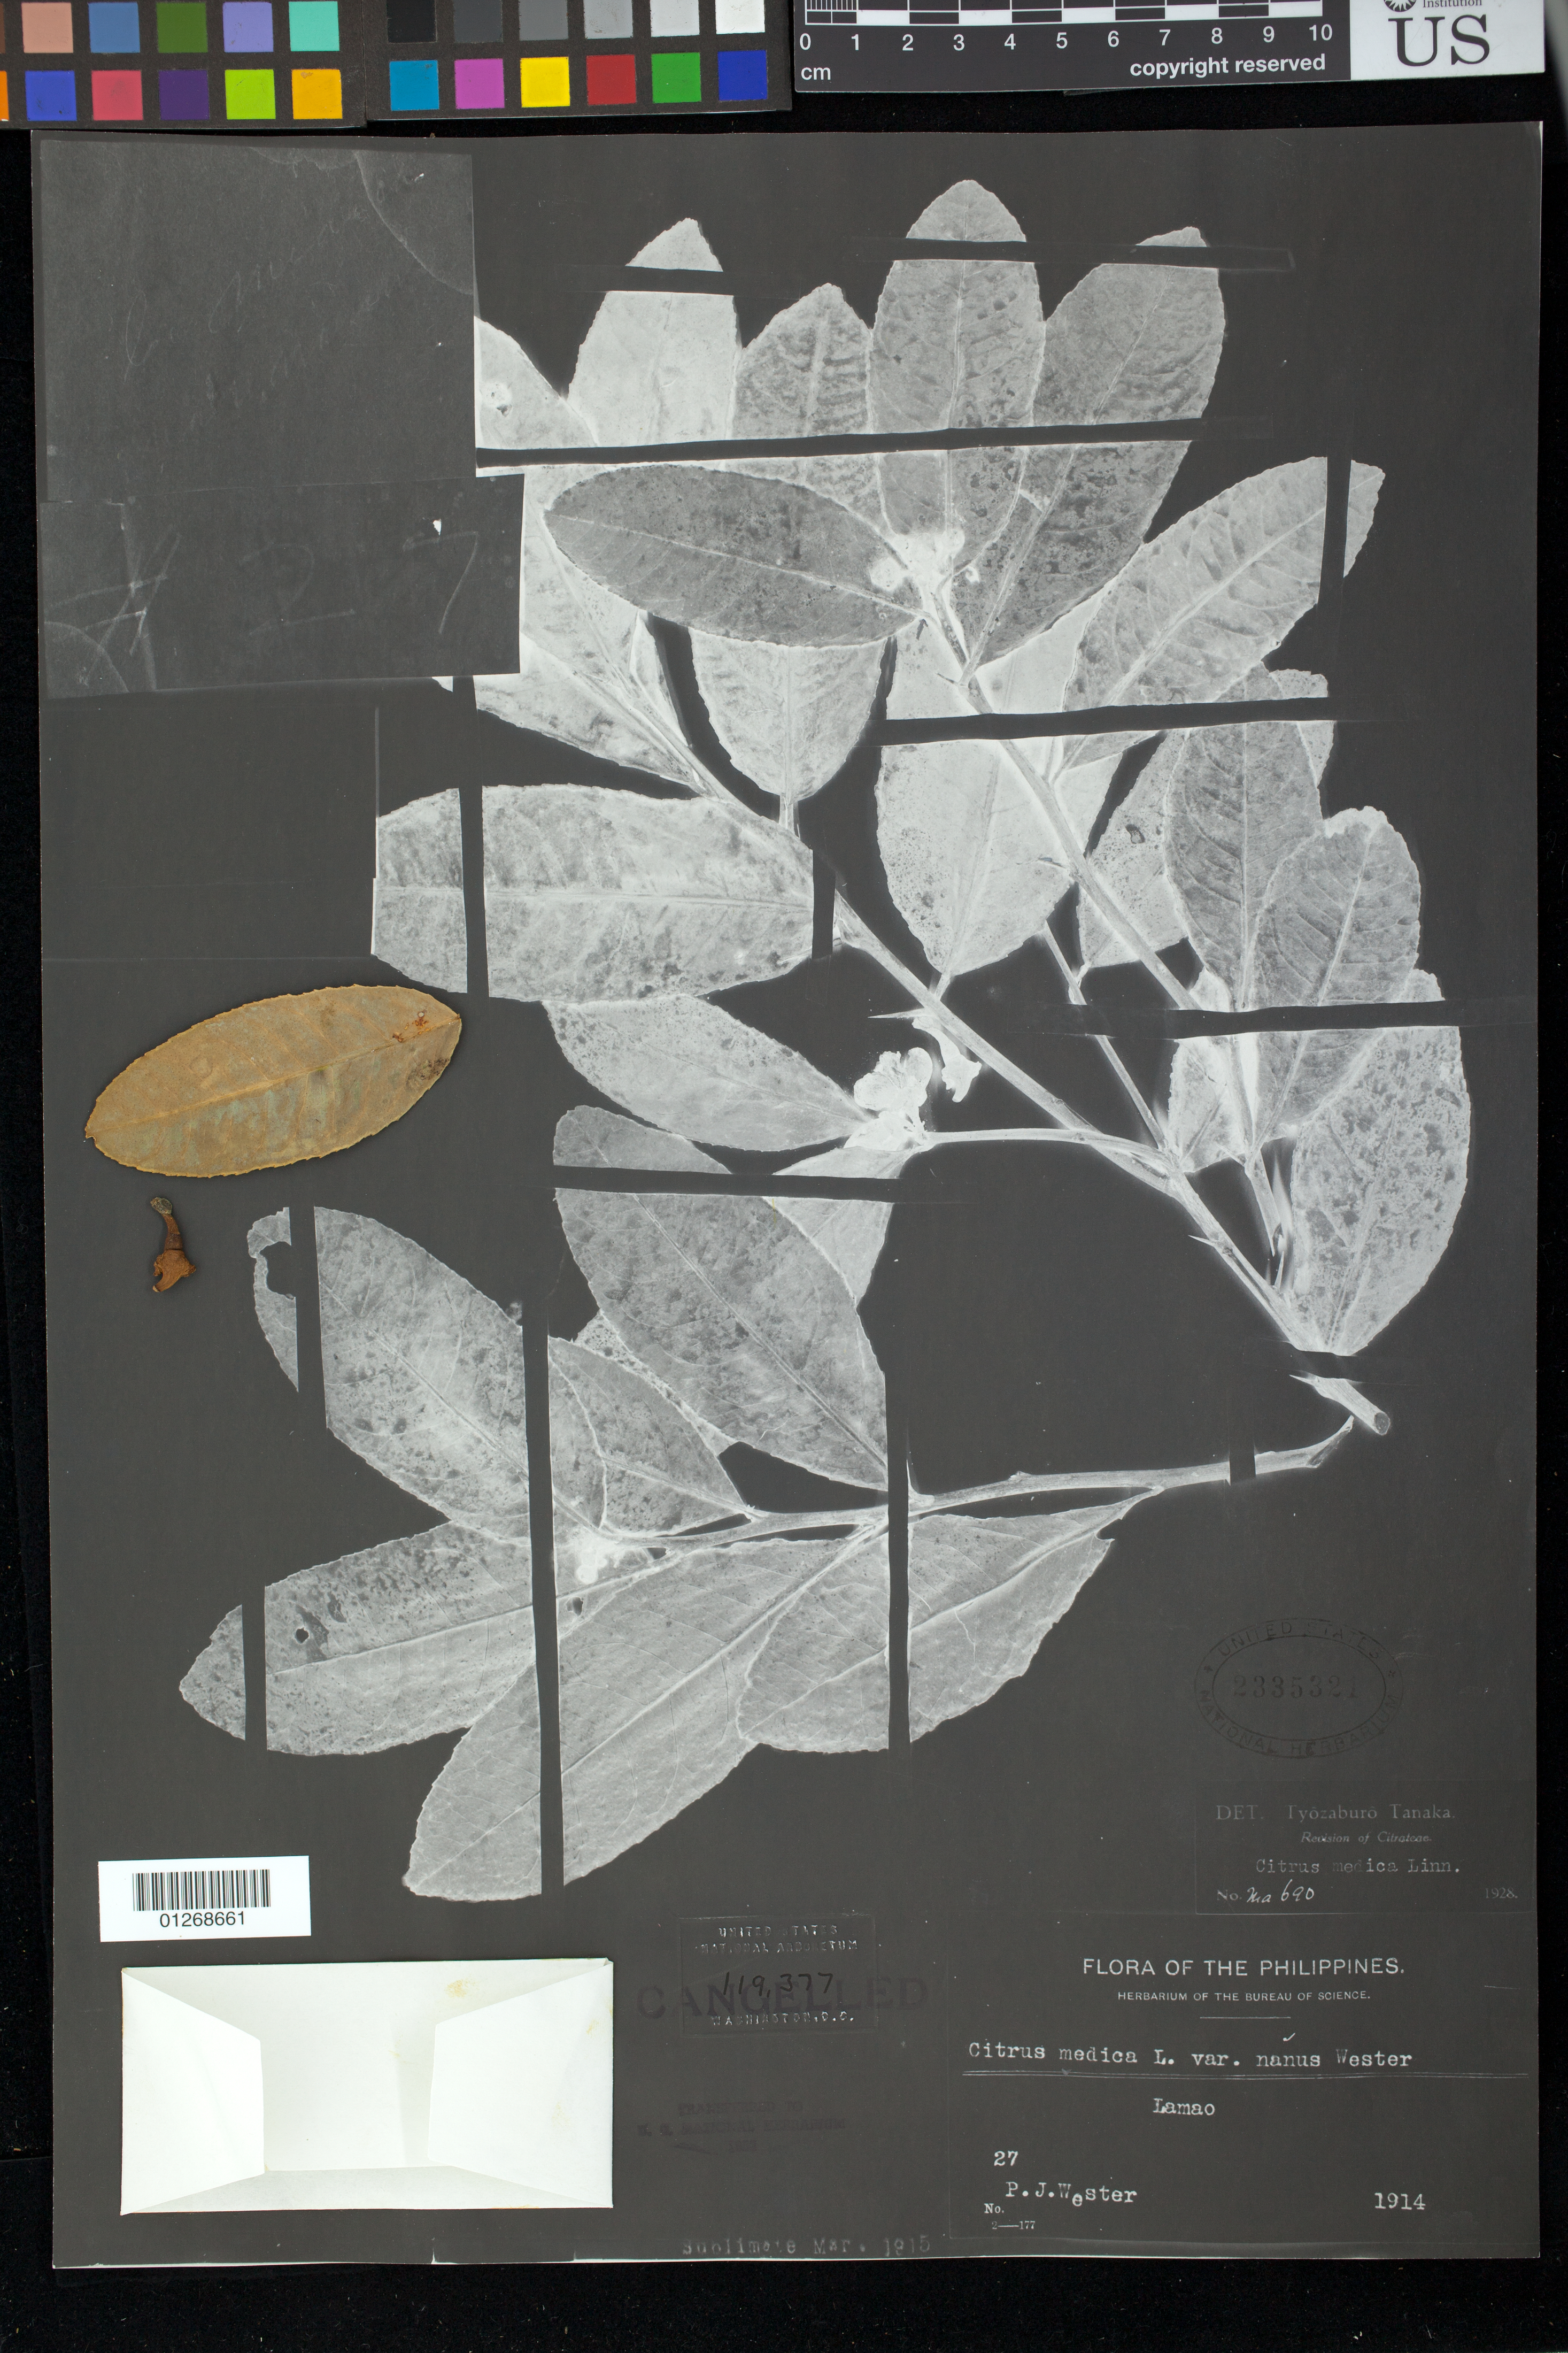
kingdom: Plantae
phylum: Tracheophyta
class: Magnoliopsida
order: Sapindales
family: Rutaceae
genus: Citrus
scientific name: Citrus medica var. nanus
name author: Wester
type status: Isosyntype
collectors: P. J. Wester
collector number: Bur. Sci. 27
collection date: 1914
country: Philippines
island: Luzon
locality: Lamao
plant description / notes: Sheet ex herb. National Arboretum (NA), transferred to U.S. National Herbarium 1953. Photocopy (negative) and fragmentary material of type specimen, origin unclear.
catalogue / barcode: US 2335321